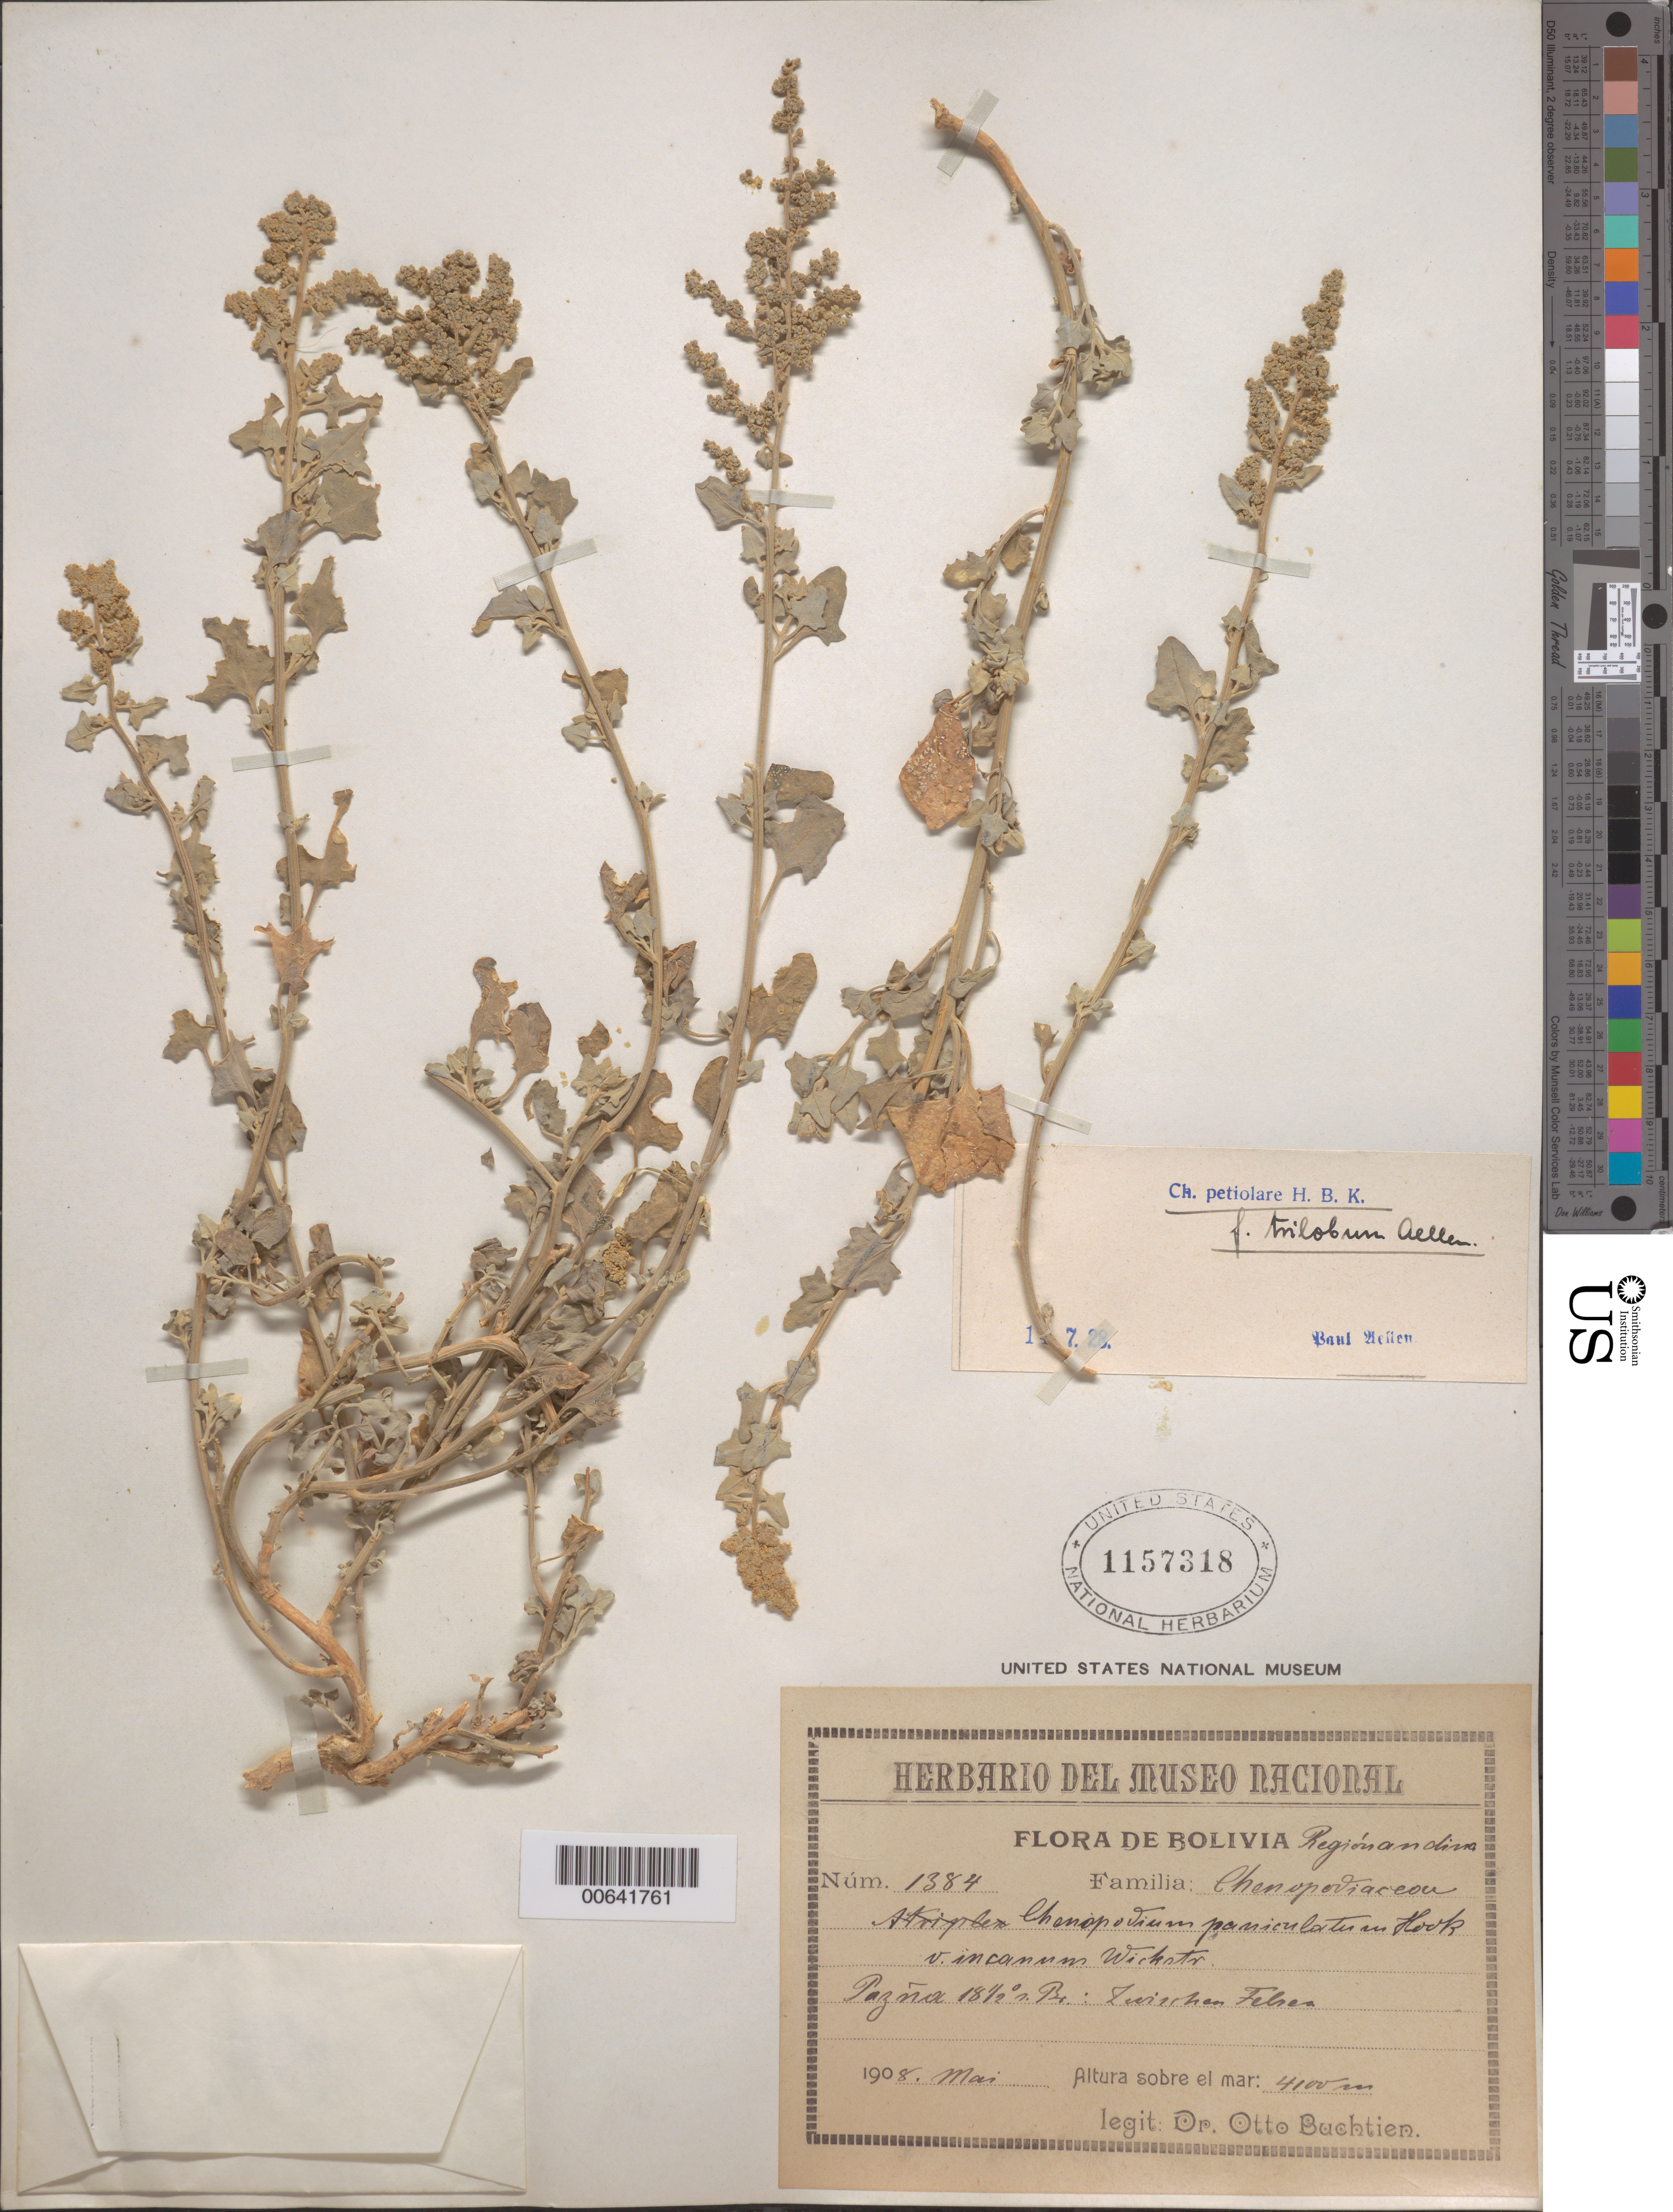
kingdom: Plantae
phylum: Tracheophyta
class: Magnoliopsida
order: Caryophyllales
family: Amaranthaceae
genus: Chenopodium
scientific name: Chenopodium petiolare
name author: Kunth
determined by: Aellen, P.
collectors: O. Buchtien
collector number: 1384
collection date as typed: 01 Mar 1908 or 03 Jan 1908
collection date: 1908-01-03 or 1908-03-01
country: Bolivia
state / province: La Paz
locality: Bolivia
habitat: Región Andina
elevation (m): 4100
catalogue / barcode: US 1157318